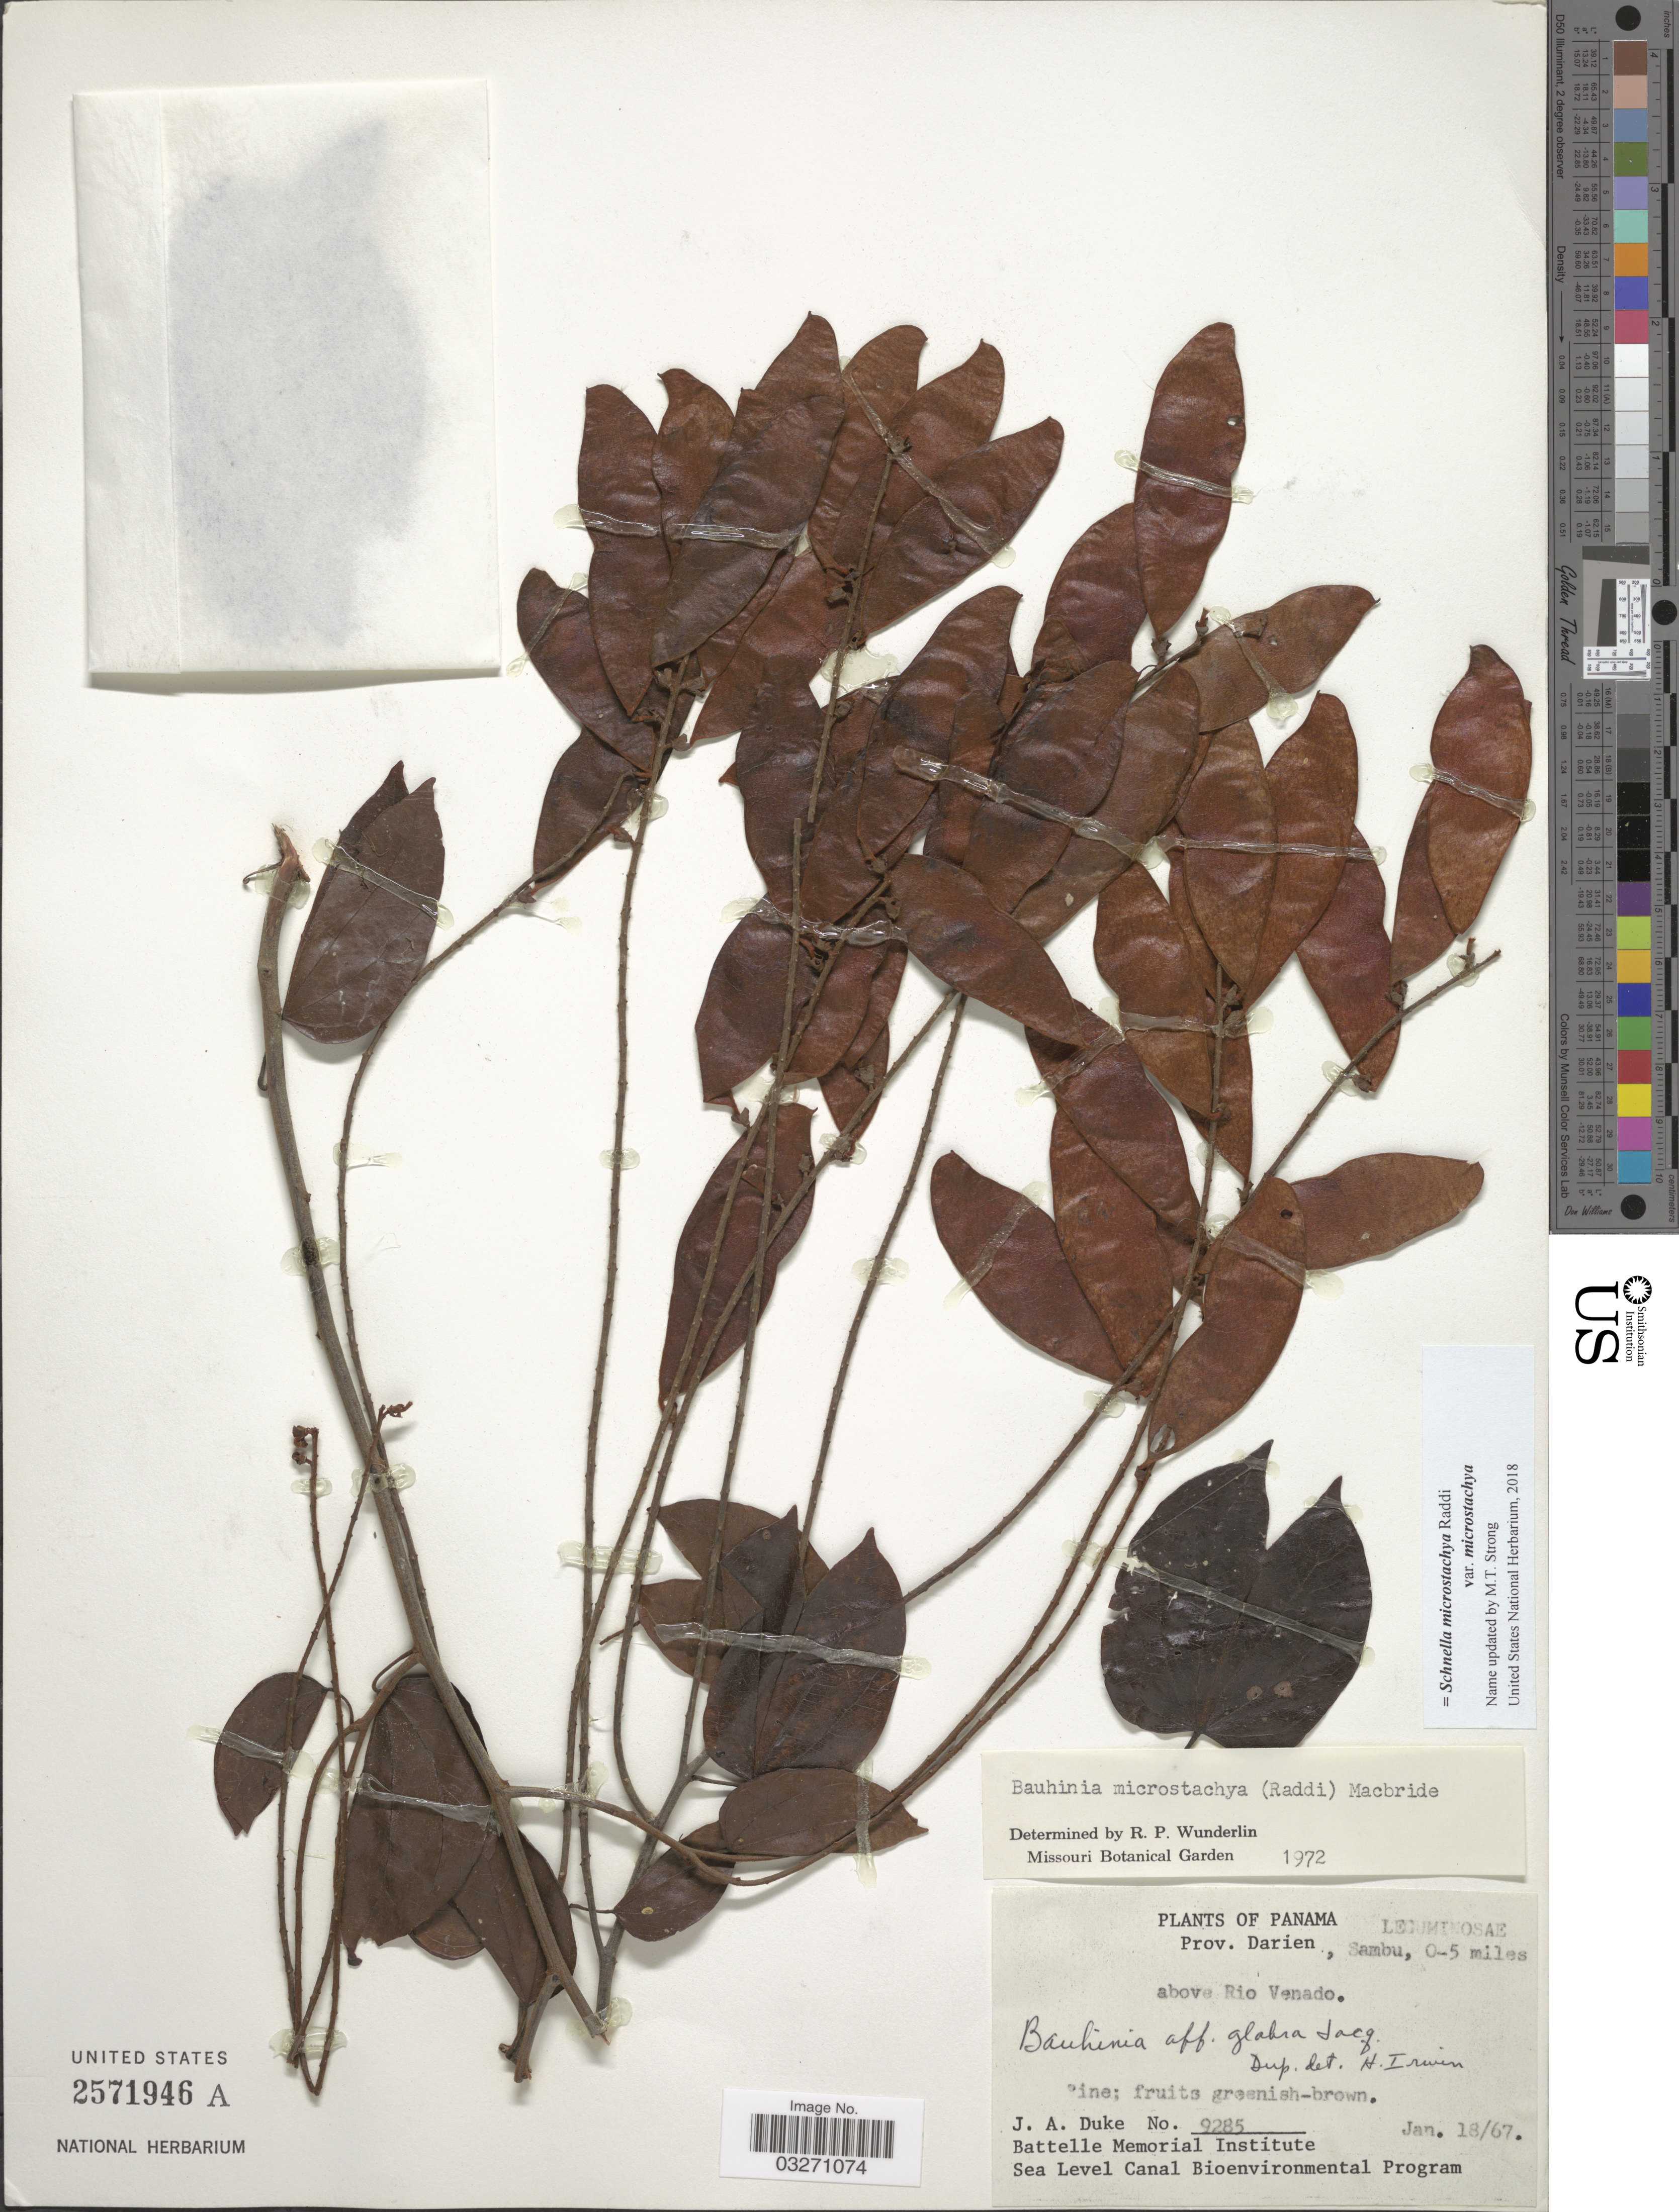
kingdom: Plantae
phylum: Tracheophyta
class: Magnoliopsida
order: Fabales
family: Fabaceae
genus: Schnella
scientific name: Schnella microstachya var. microstachya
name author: Raddi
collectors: J. A. Duke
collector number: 9285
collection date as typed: Transcribed d/m/y: 18/1/67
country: Panama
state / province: Darién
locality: Sambu, 0-5 miles above Rio Venado.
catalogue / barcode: US 2571946A